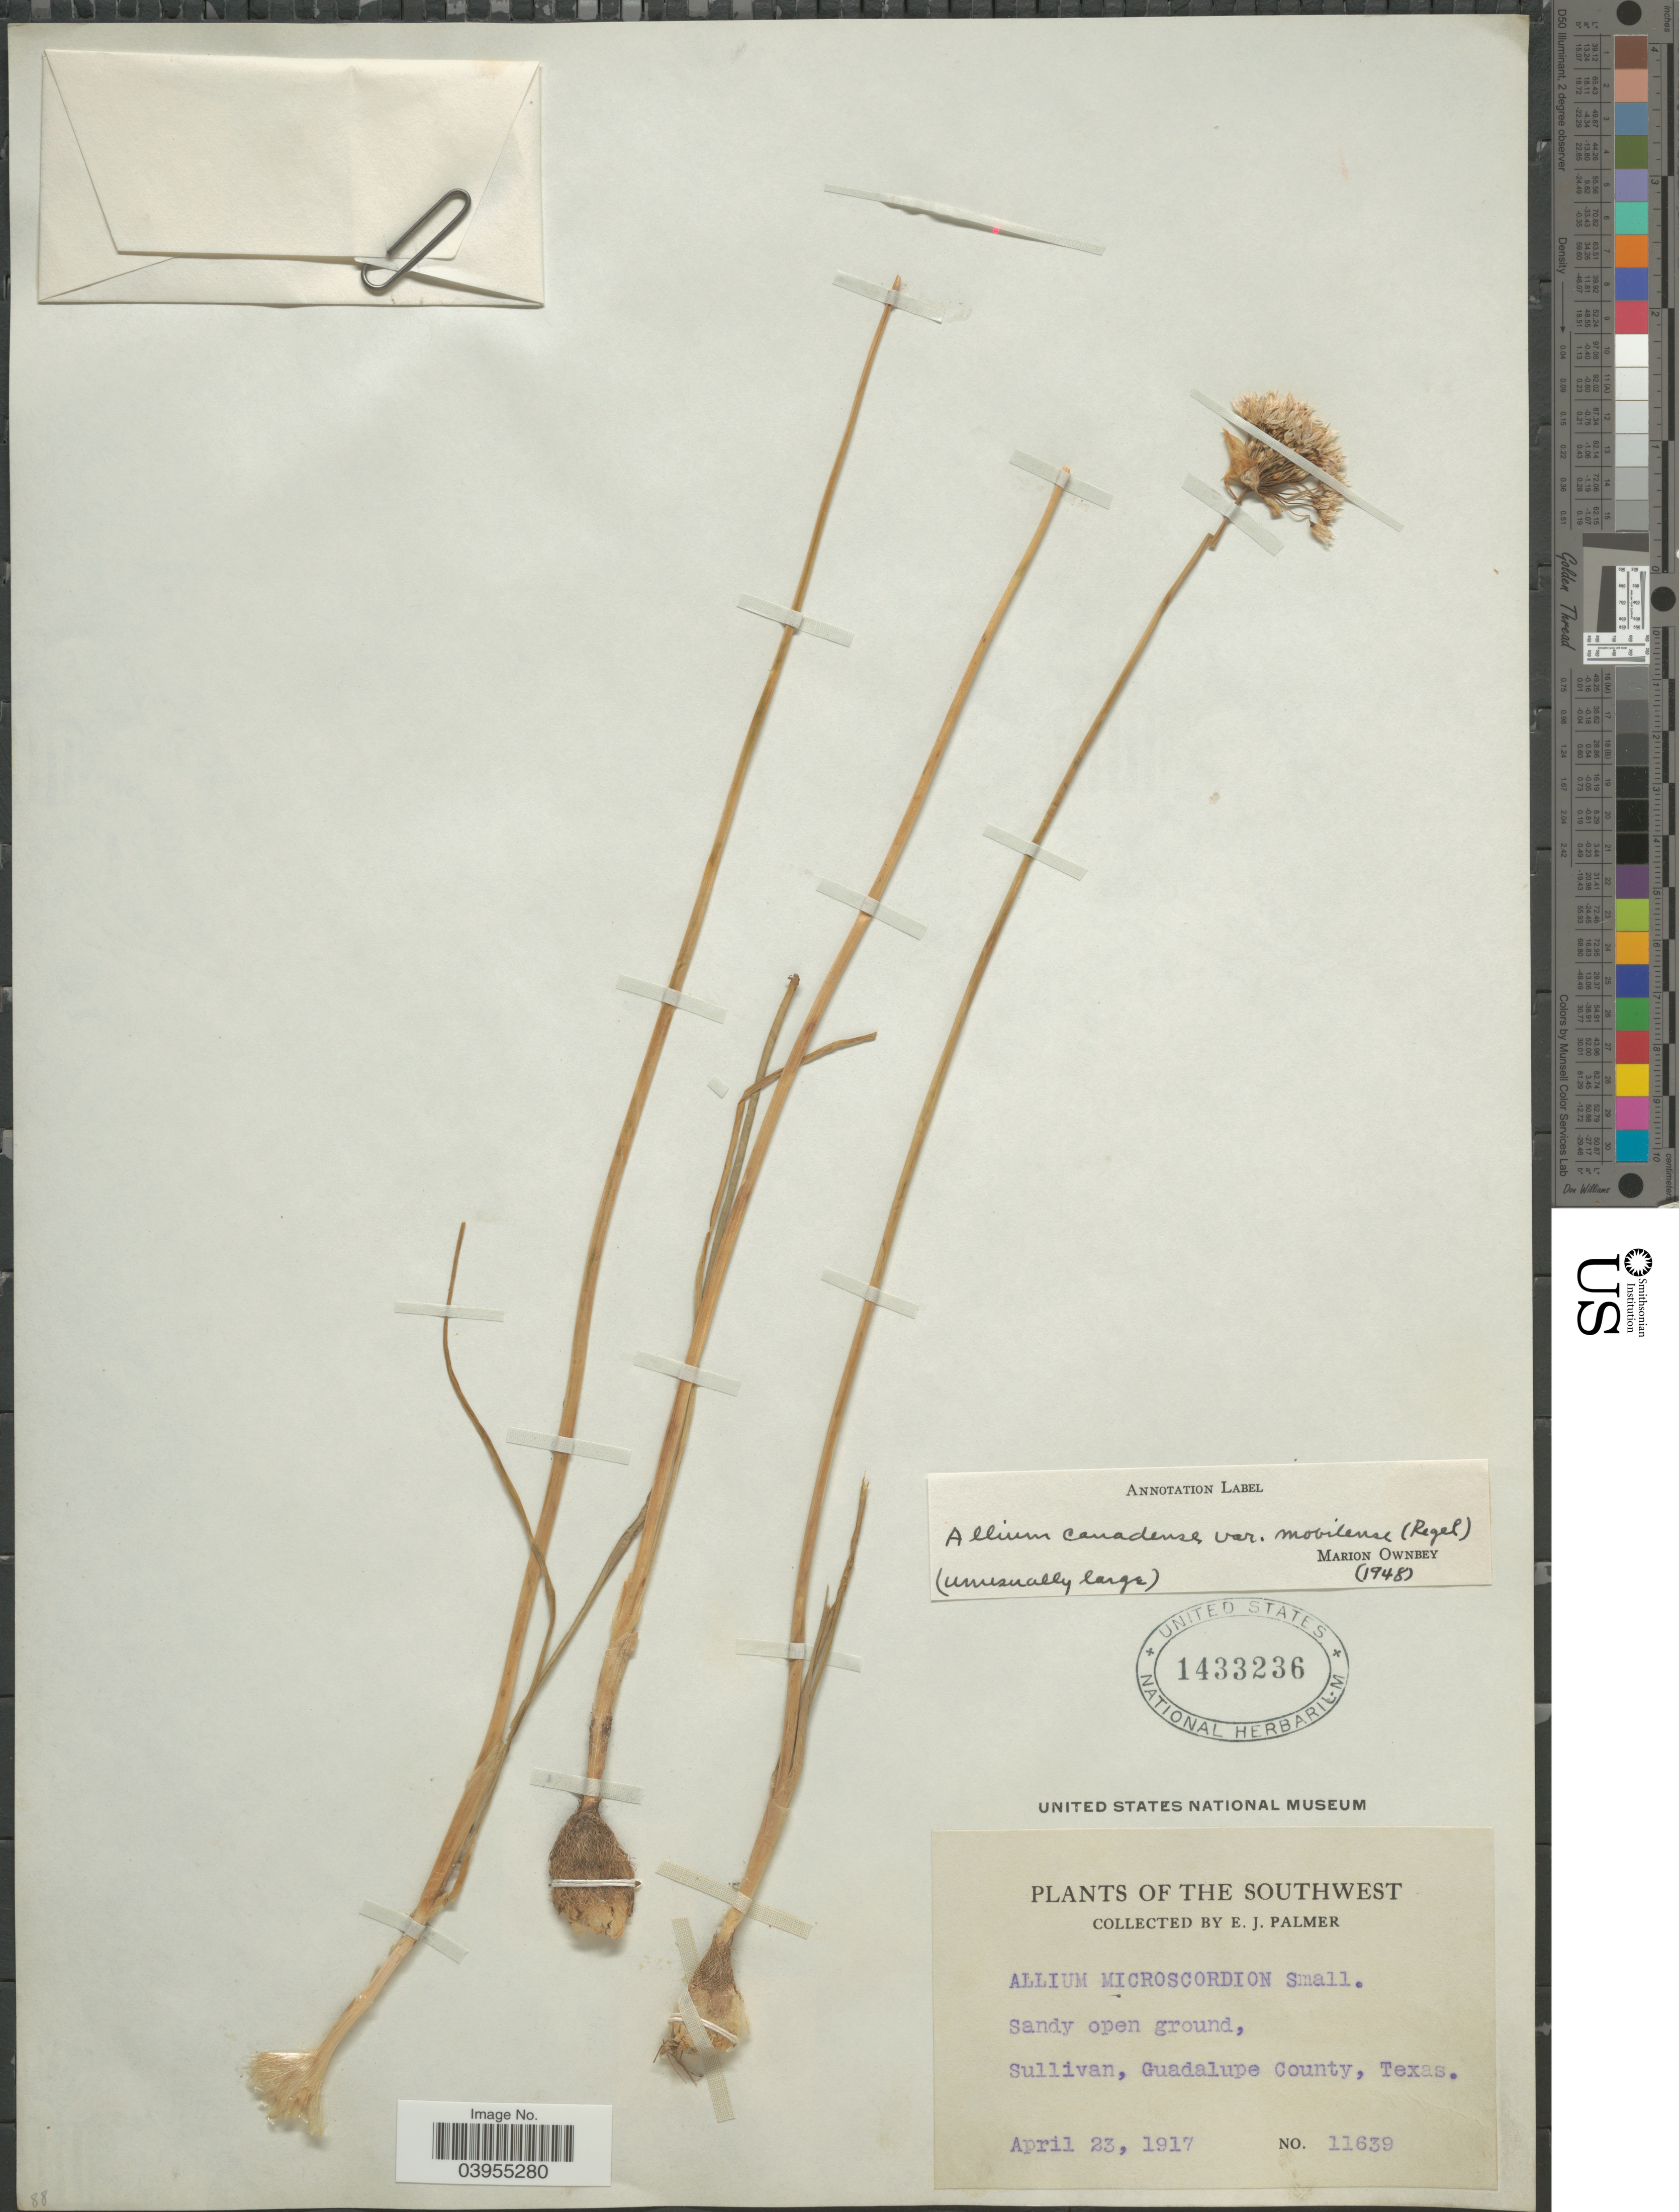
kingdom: Plantae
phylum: Tracheophyta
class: Liliopsida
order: Asparagales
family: Amaryllidaceae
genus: Allium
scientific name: Allium canadense var. mobilense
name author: (Regel) Traub & Ownbey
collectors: E. J. Palmer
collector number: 11639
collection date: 1917-04-23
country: United States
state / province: Texas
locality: The Southwest. Sullivan, Guadalupe County.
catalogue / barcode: US 1433236